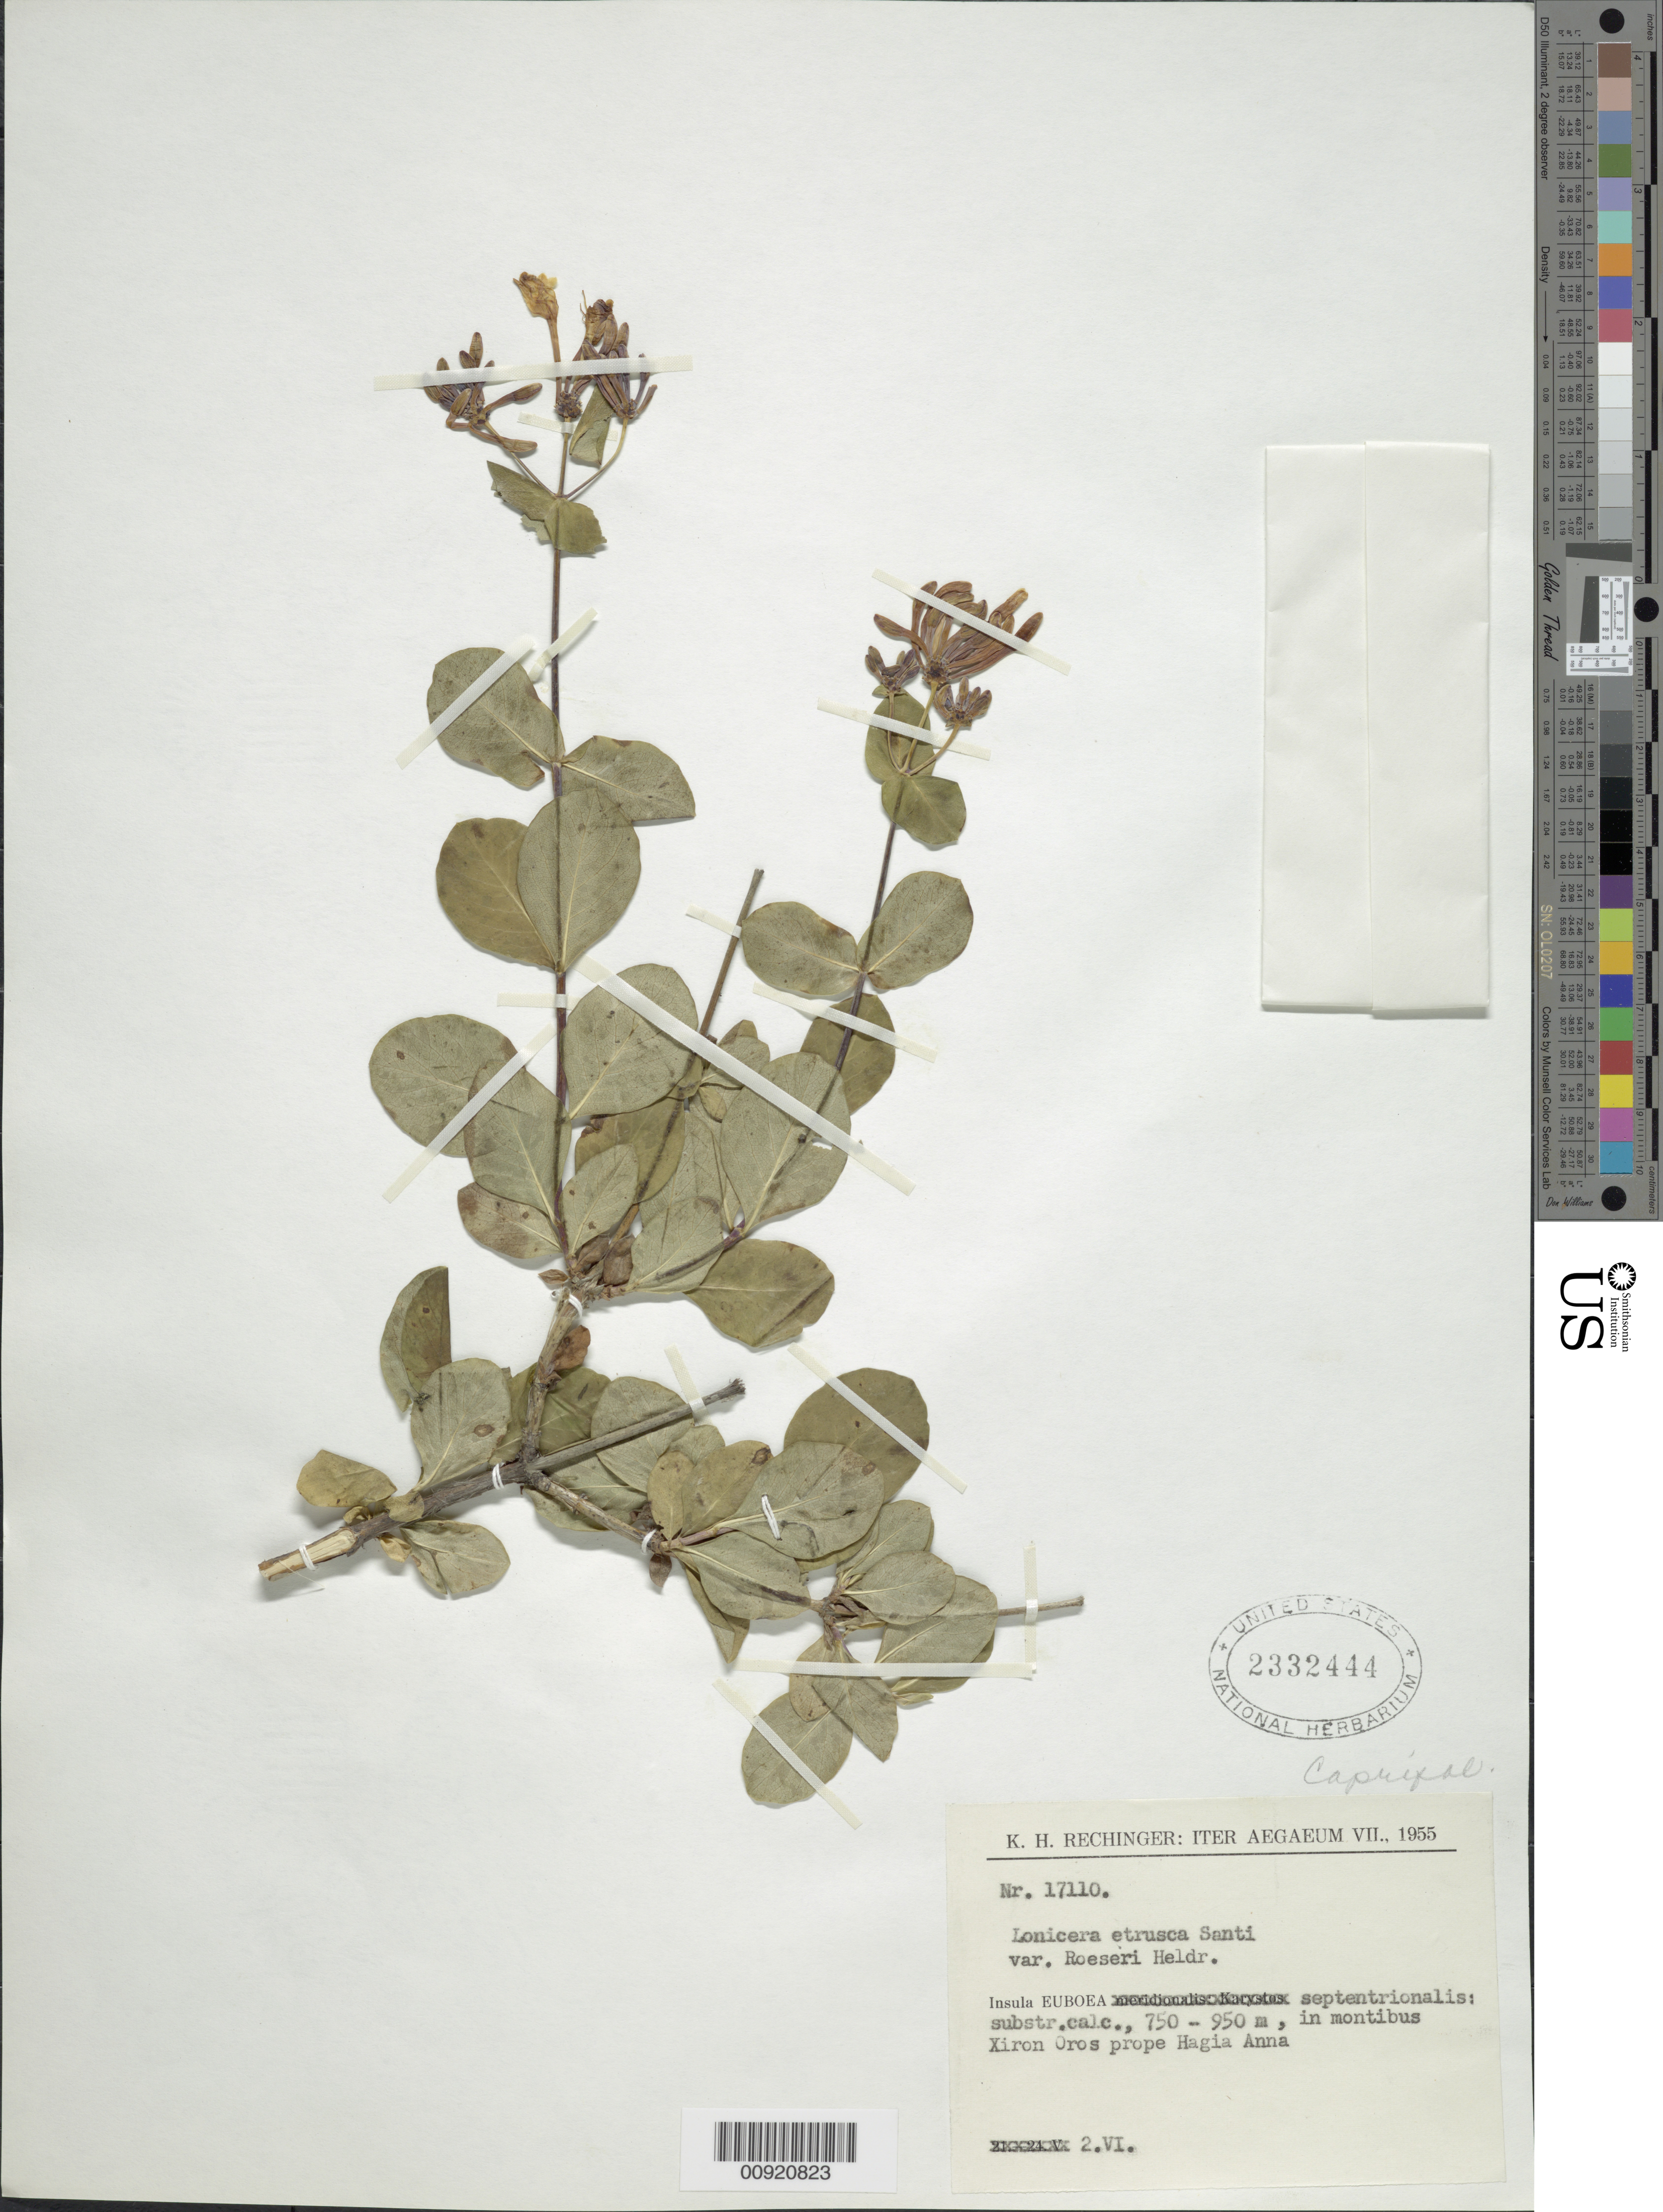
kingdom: Plantae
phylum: Tracheophyta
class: Magnoliopsida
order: Dipsacales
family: Caprifoliaceae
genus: Lonicera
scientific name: Lonicera etrusca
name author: Santi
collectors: K. H. Rechinger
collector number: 17110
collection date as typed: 02 Jun 1955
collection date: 1955-06-02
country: Greece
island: Euboea I.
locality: Insula Euboea septentrionalis in montibus Xiron oros prope Hagia Anna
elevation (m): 750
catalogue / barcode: US 2332444